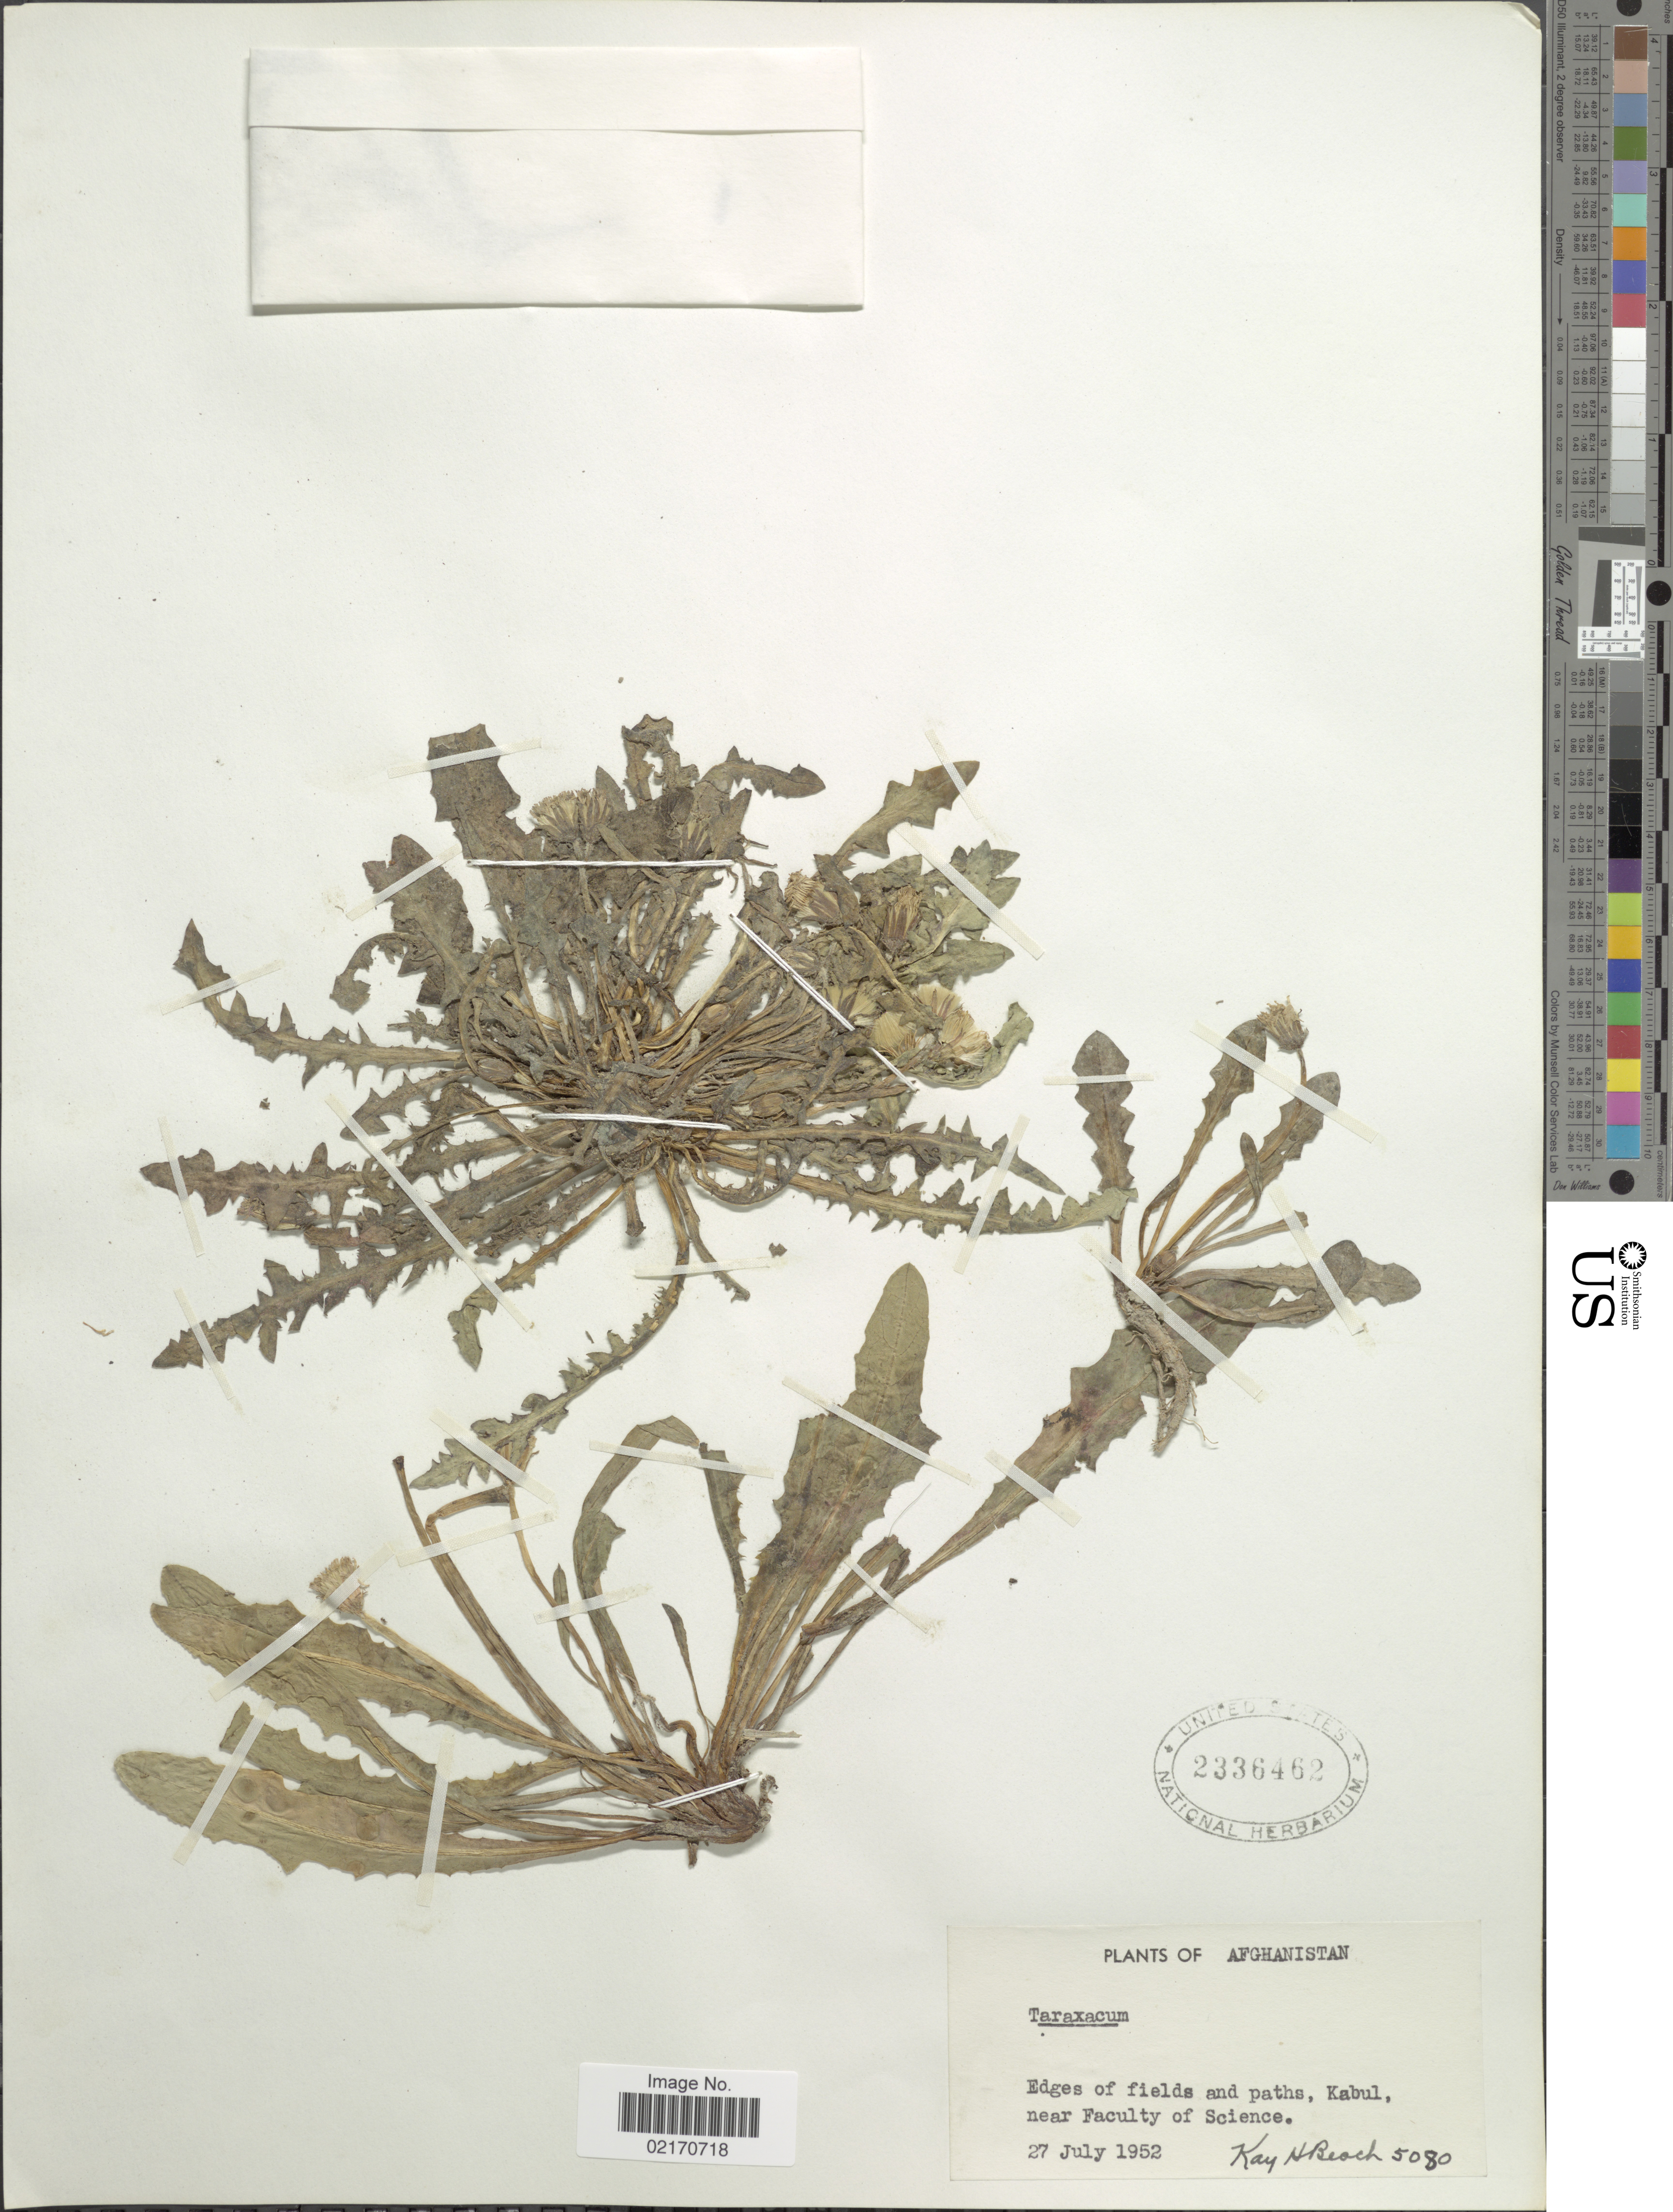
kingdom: Plantae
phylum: Tracheophyta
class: Magnoliopsida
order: Asterales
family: Asteraceae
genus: Taraxacum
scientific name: Taraxacum sp.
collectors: K. H. Beach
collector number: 5080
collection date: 1952-07-27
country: Afghanistan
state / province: Kabul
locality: Edges of fields and paths, near Faculty of Science.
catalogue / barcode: US 2336462